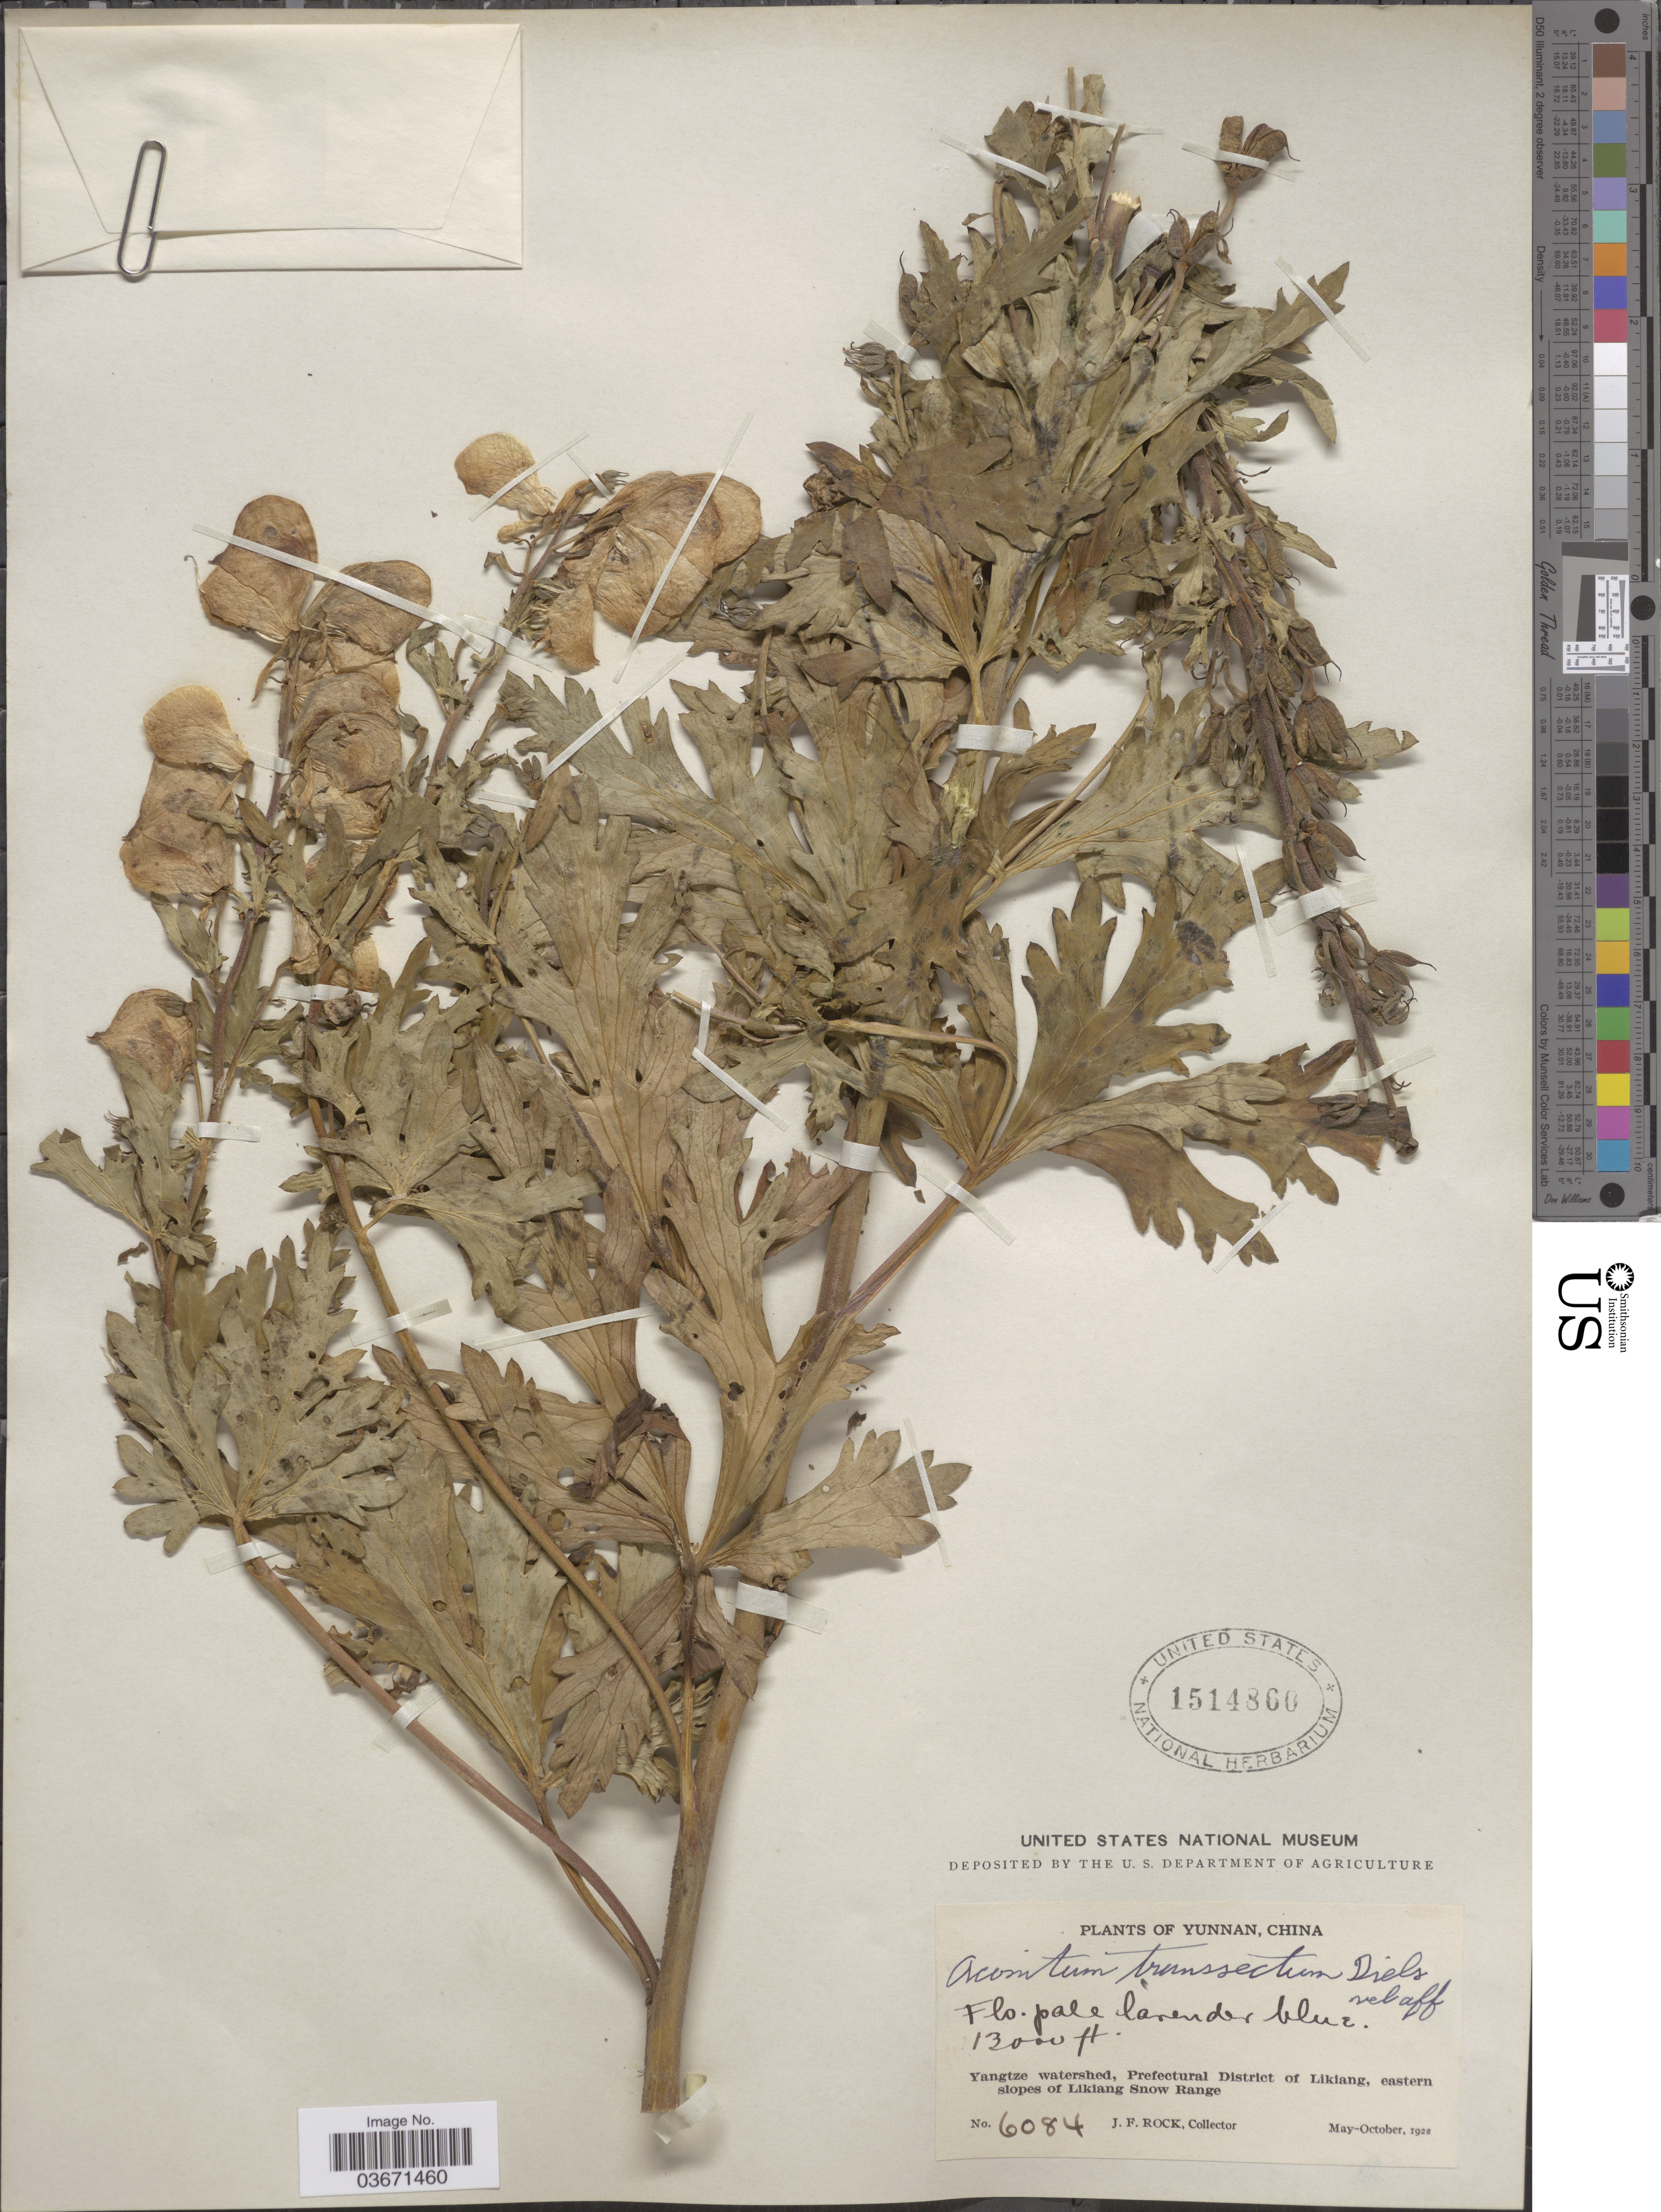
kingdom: Plantae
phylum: Tracheophyta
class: Magnoliopsida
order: Ranunculales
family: Ranunculaceae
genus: Aconitum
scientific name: Aconitum transsectum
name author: Diels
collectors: J. Rock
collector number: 6084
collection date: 1922-05/1922-10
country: China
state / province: Yunnan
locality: Yangtze watershed, Prefectural District of Likiang, eastern slopes of Likiang Snow Range.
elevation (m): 3962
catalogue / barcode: US 1514860